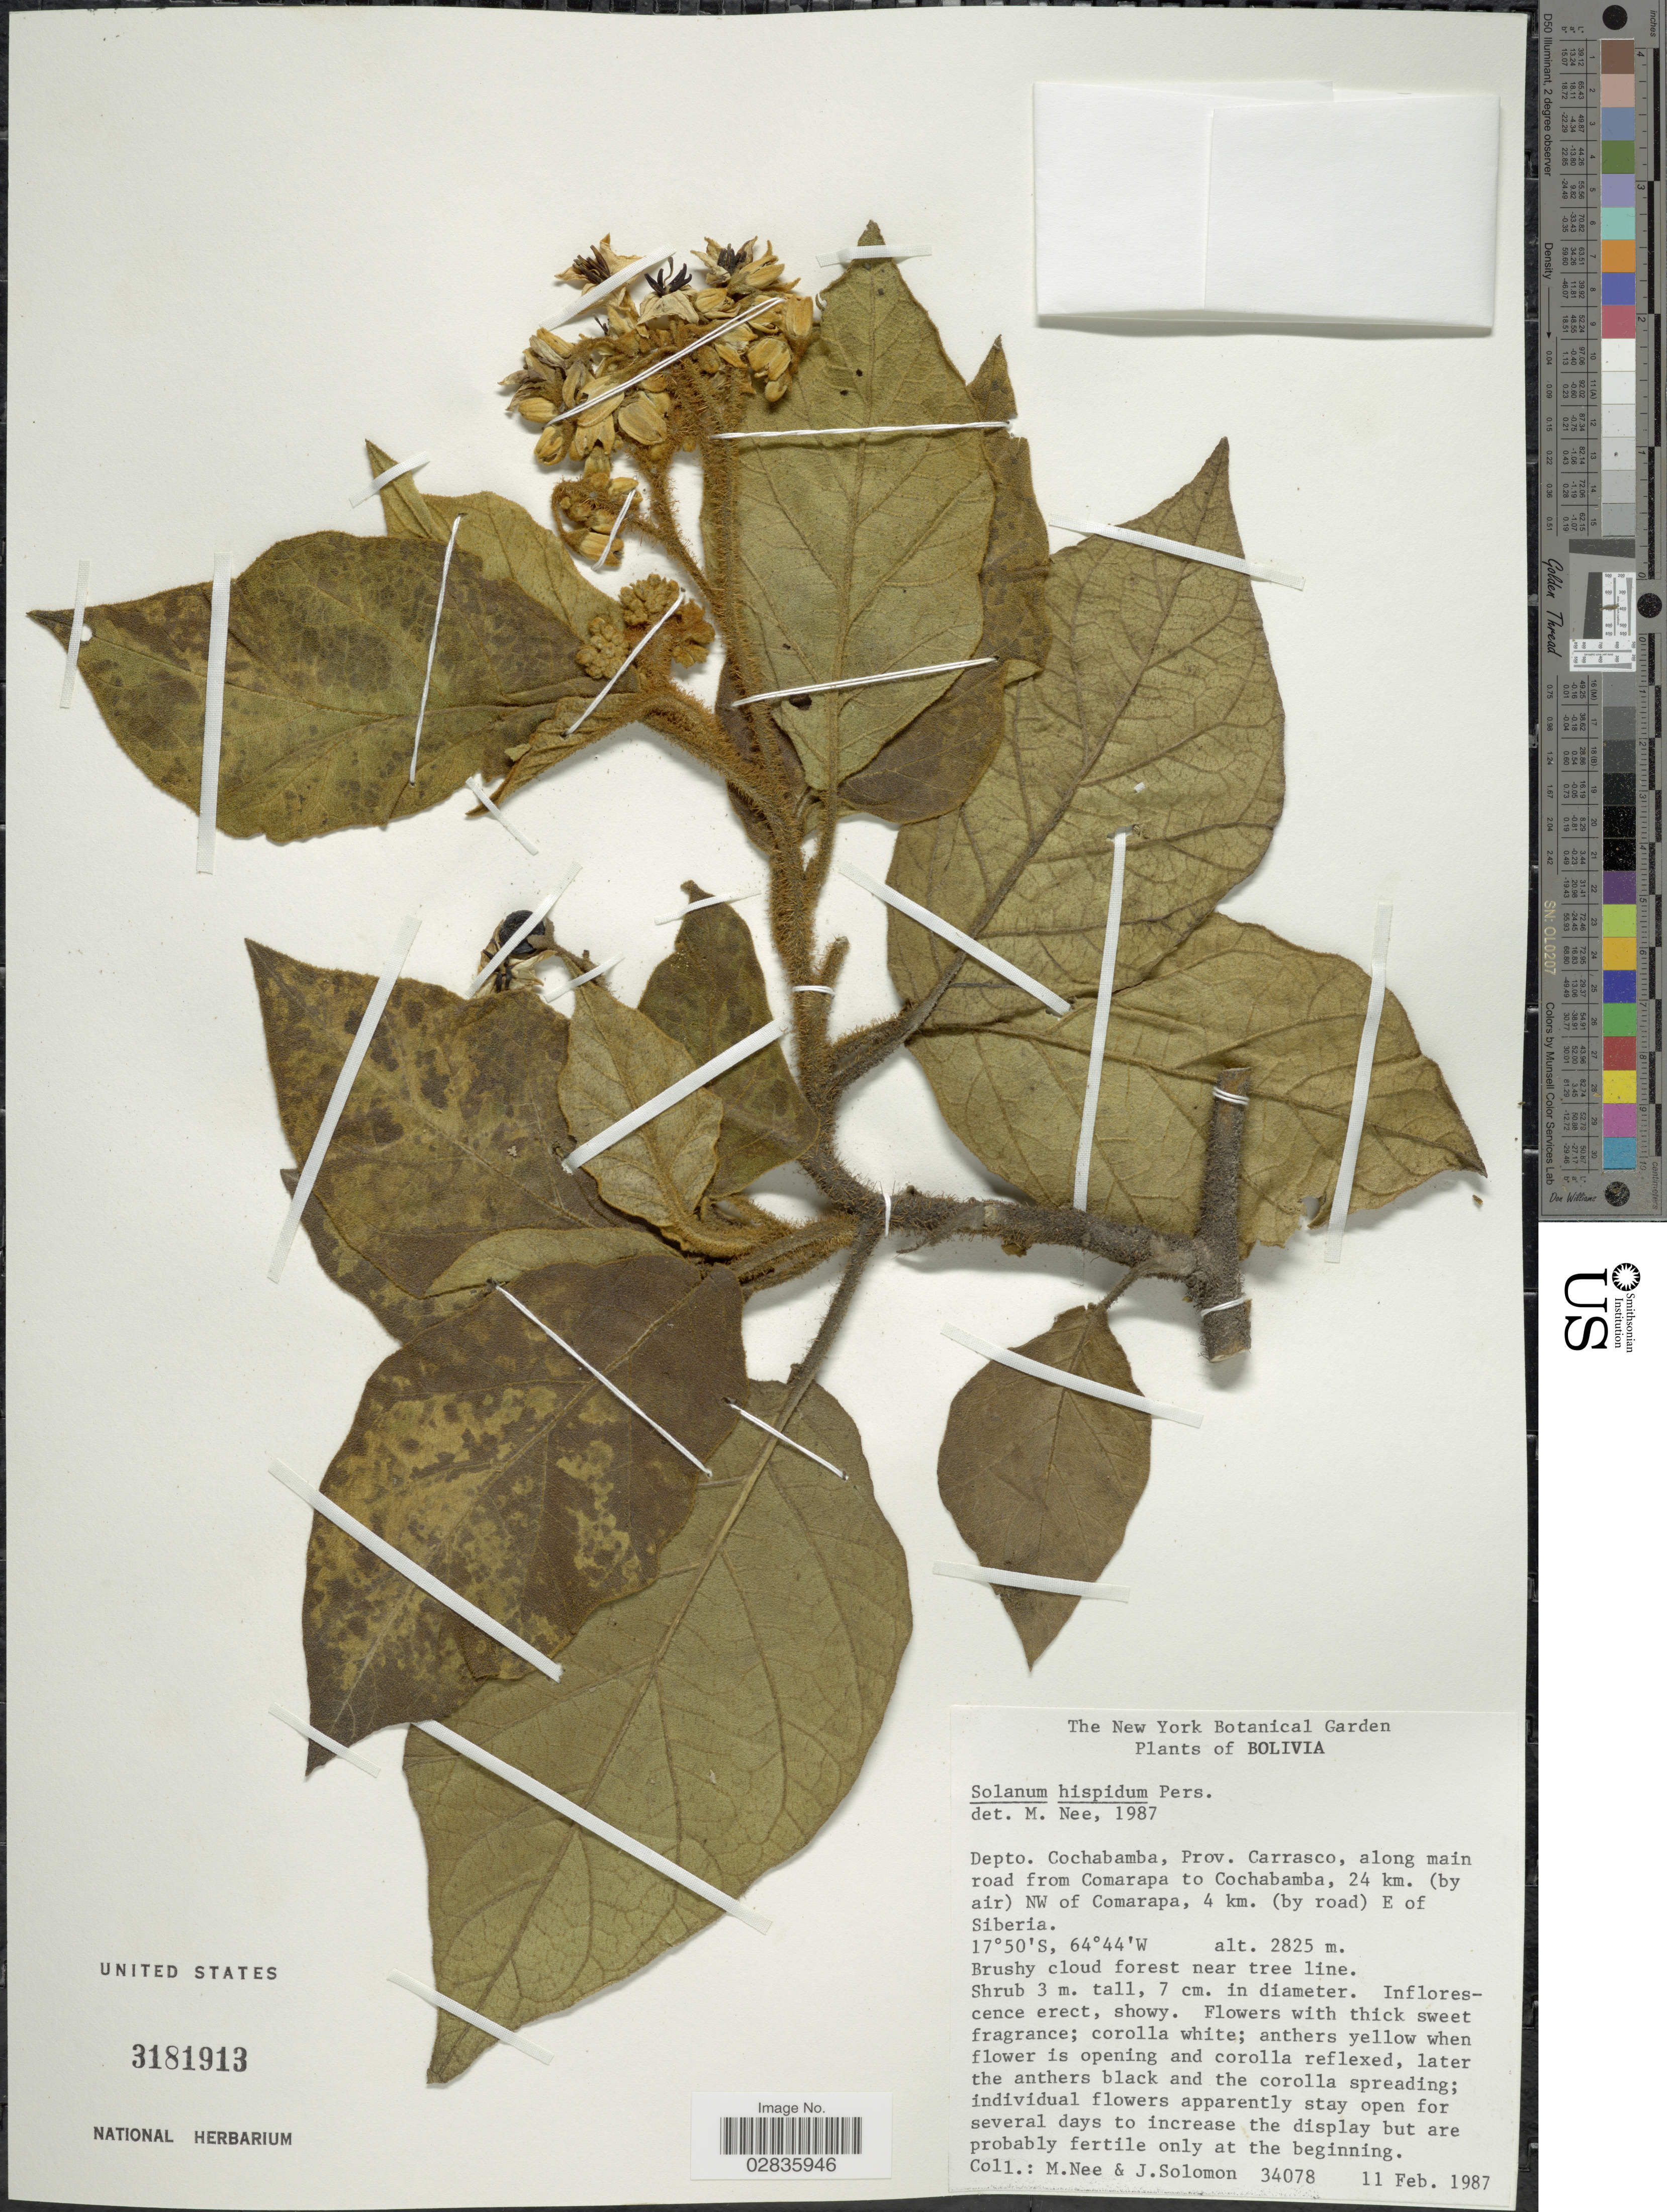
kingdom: Plantae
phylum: Tracheophyta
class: Magnoliopsida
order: Solanales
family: Solanaceae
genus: Solanum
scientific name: Solanum hispidum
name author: Pers.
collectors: M. Nee & J. Solomon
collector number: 34078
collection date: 1987-02-11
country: Bolivia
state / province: Cochabamba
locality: Depto. Cochabamba, Prov. Carrasco, along main road from Comarapa to Cochabamba, 24 km. (by air) NW of Comarapa, 4 km. (by road) E of Siberia.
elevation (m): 2825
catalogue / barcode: US 3181913